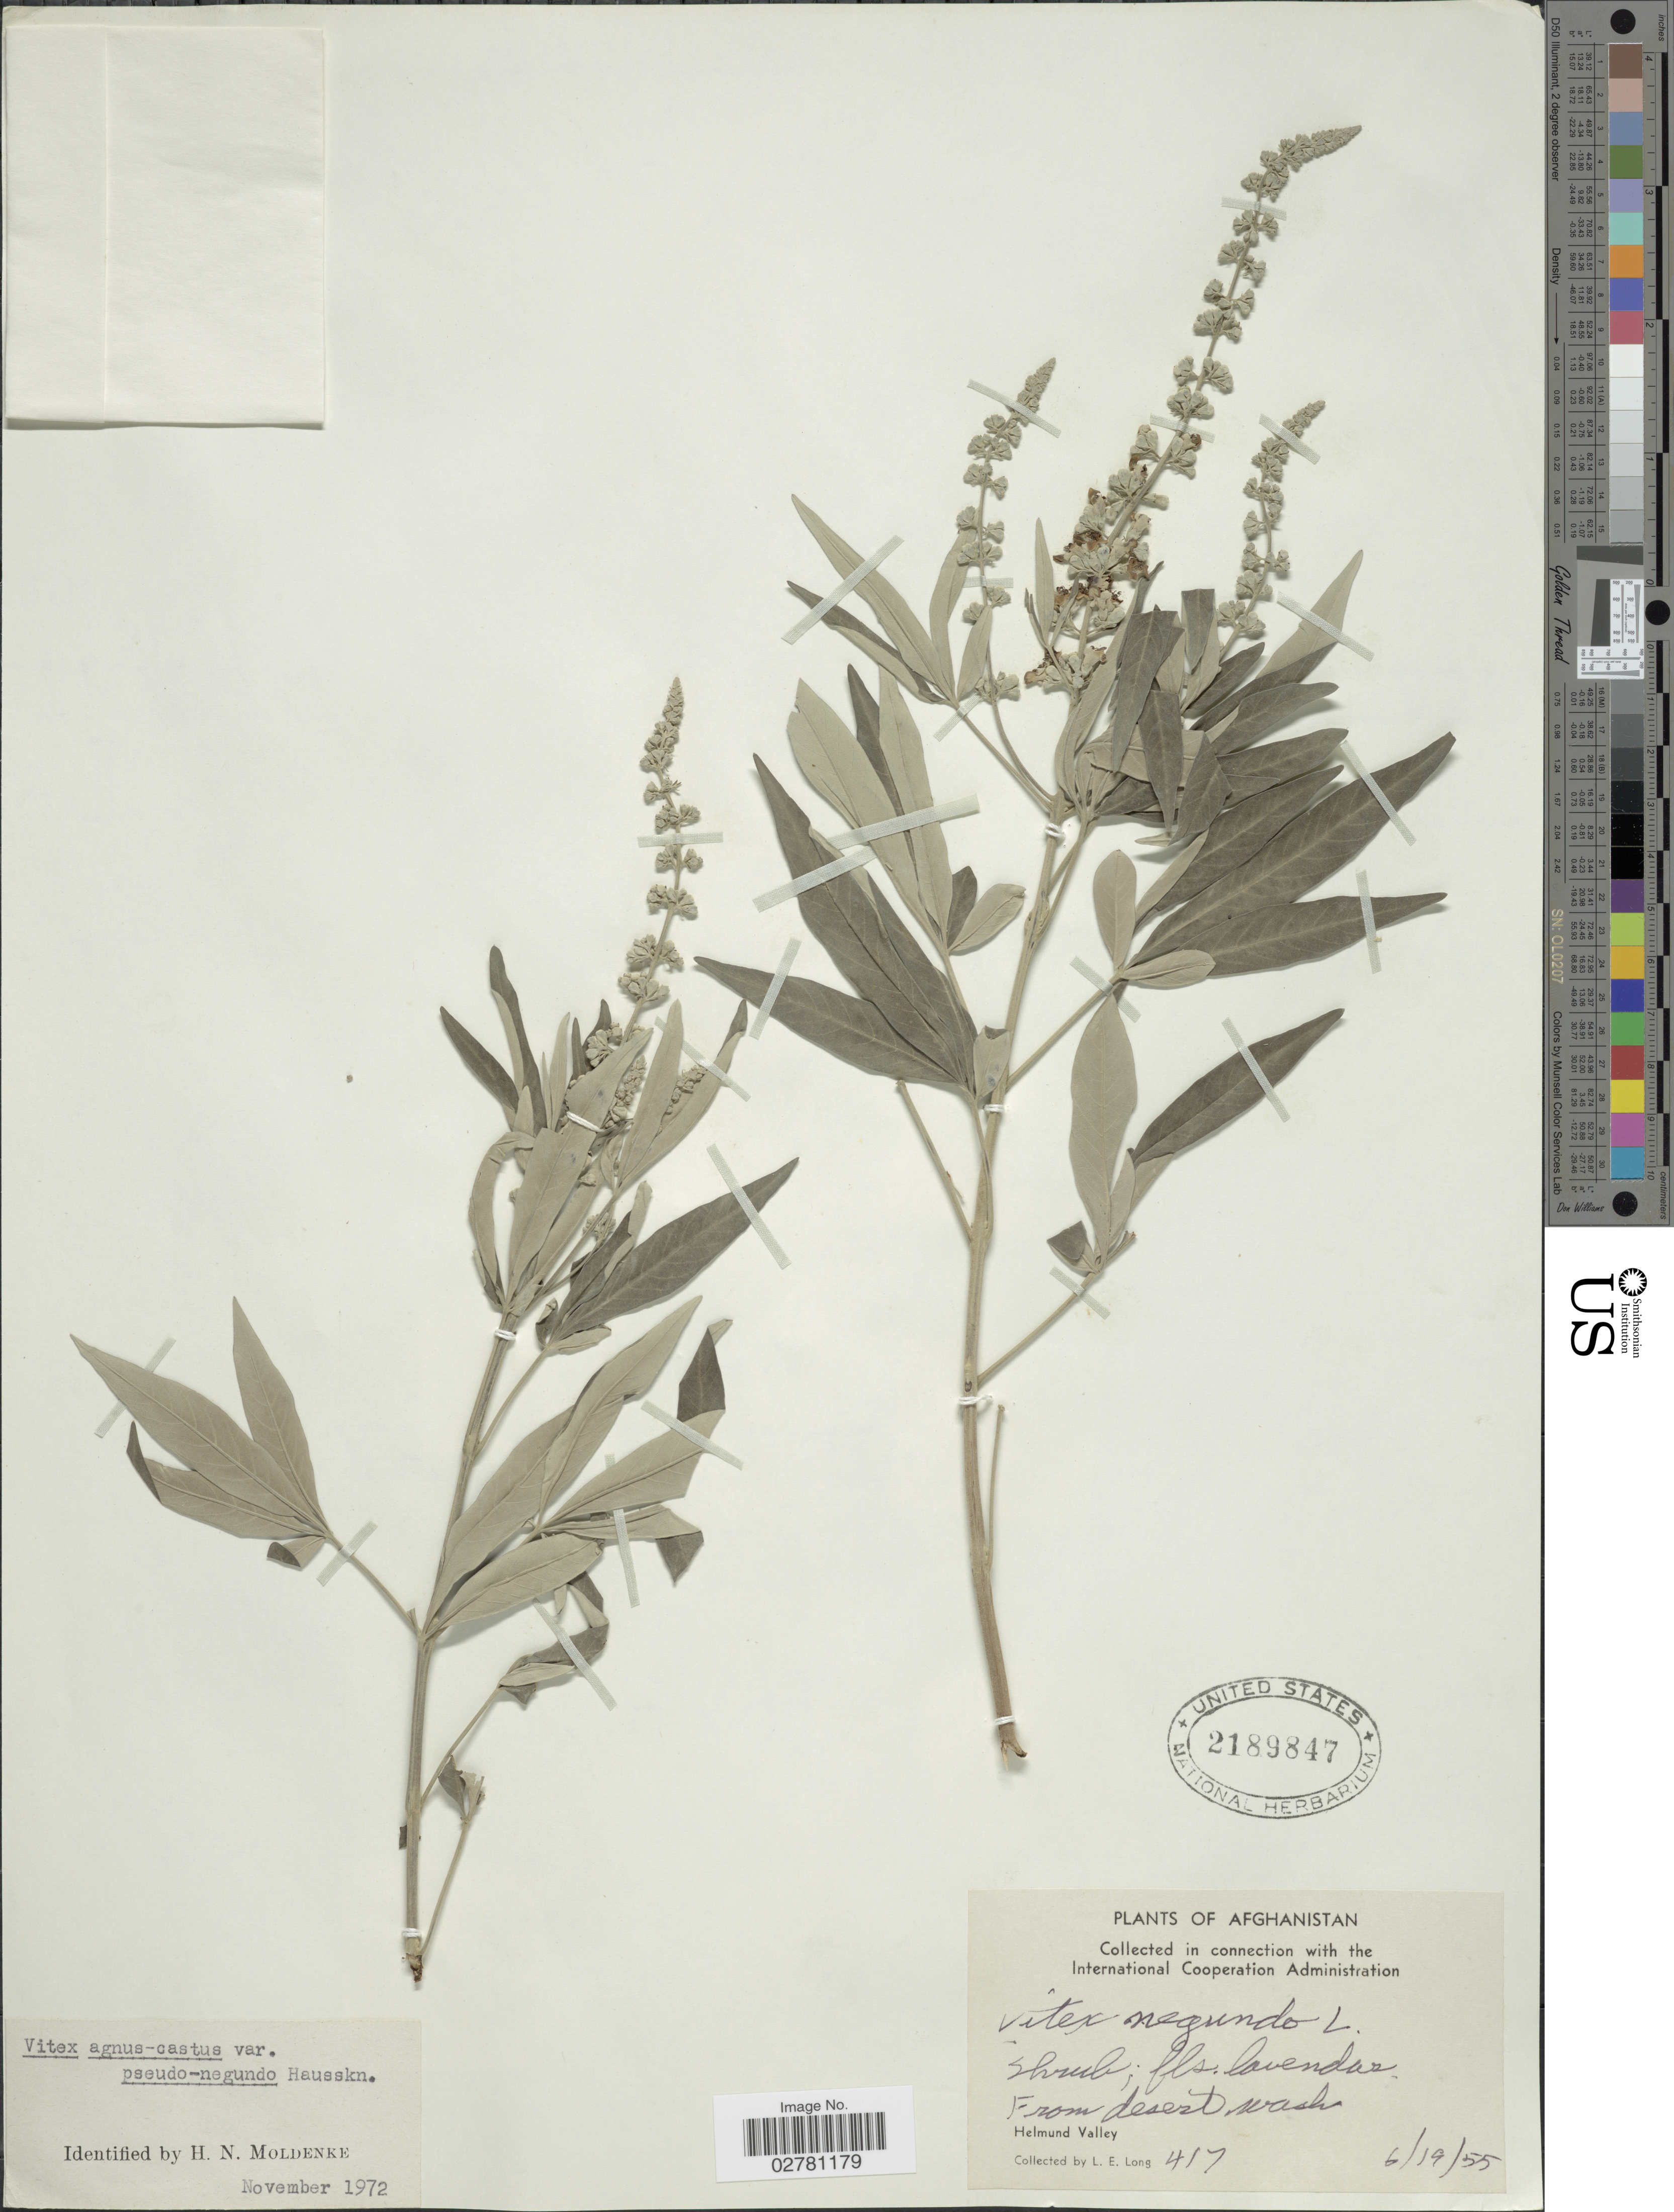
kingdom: Plantae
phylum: Tracheophyta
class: Magnoliopsida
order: Lamiales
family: Lamiaceae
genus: Vitex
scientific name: Vitex agnus-castus var. pseudonegundo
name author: Hausskn.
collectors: L. E. Long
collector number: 417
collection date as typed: Transcribed d/m/y: 19/6/55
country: Afghanistan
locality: Helmund Valley.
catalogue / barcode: US 2189847